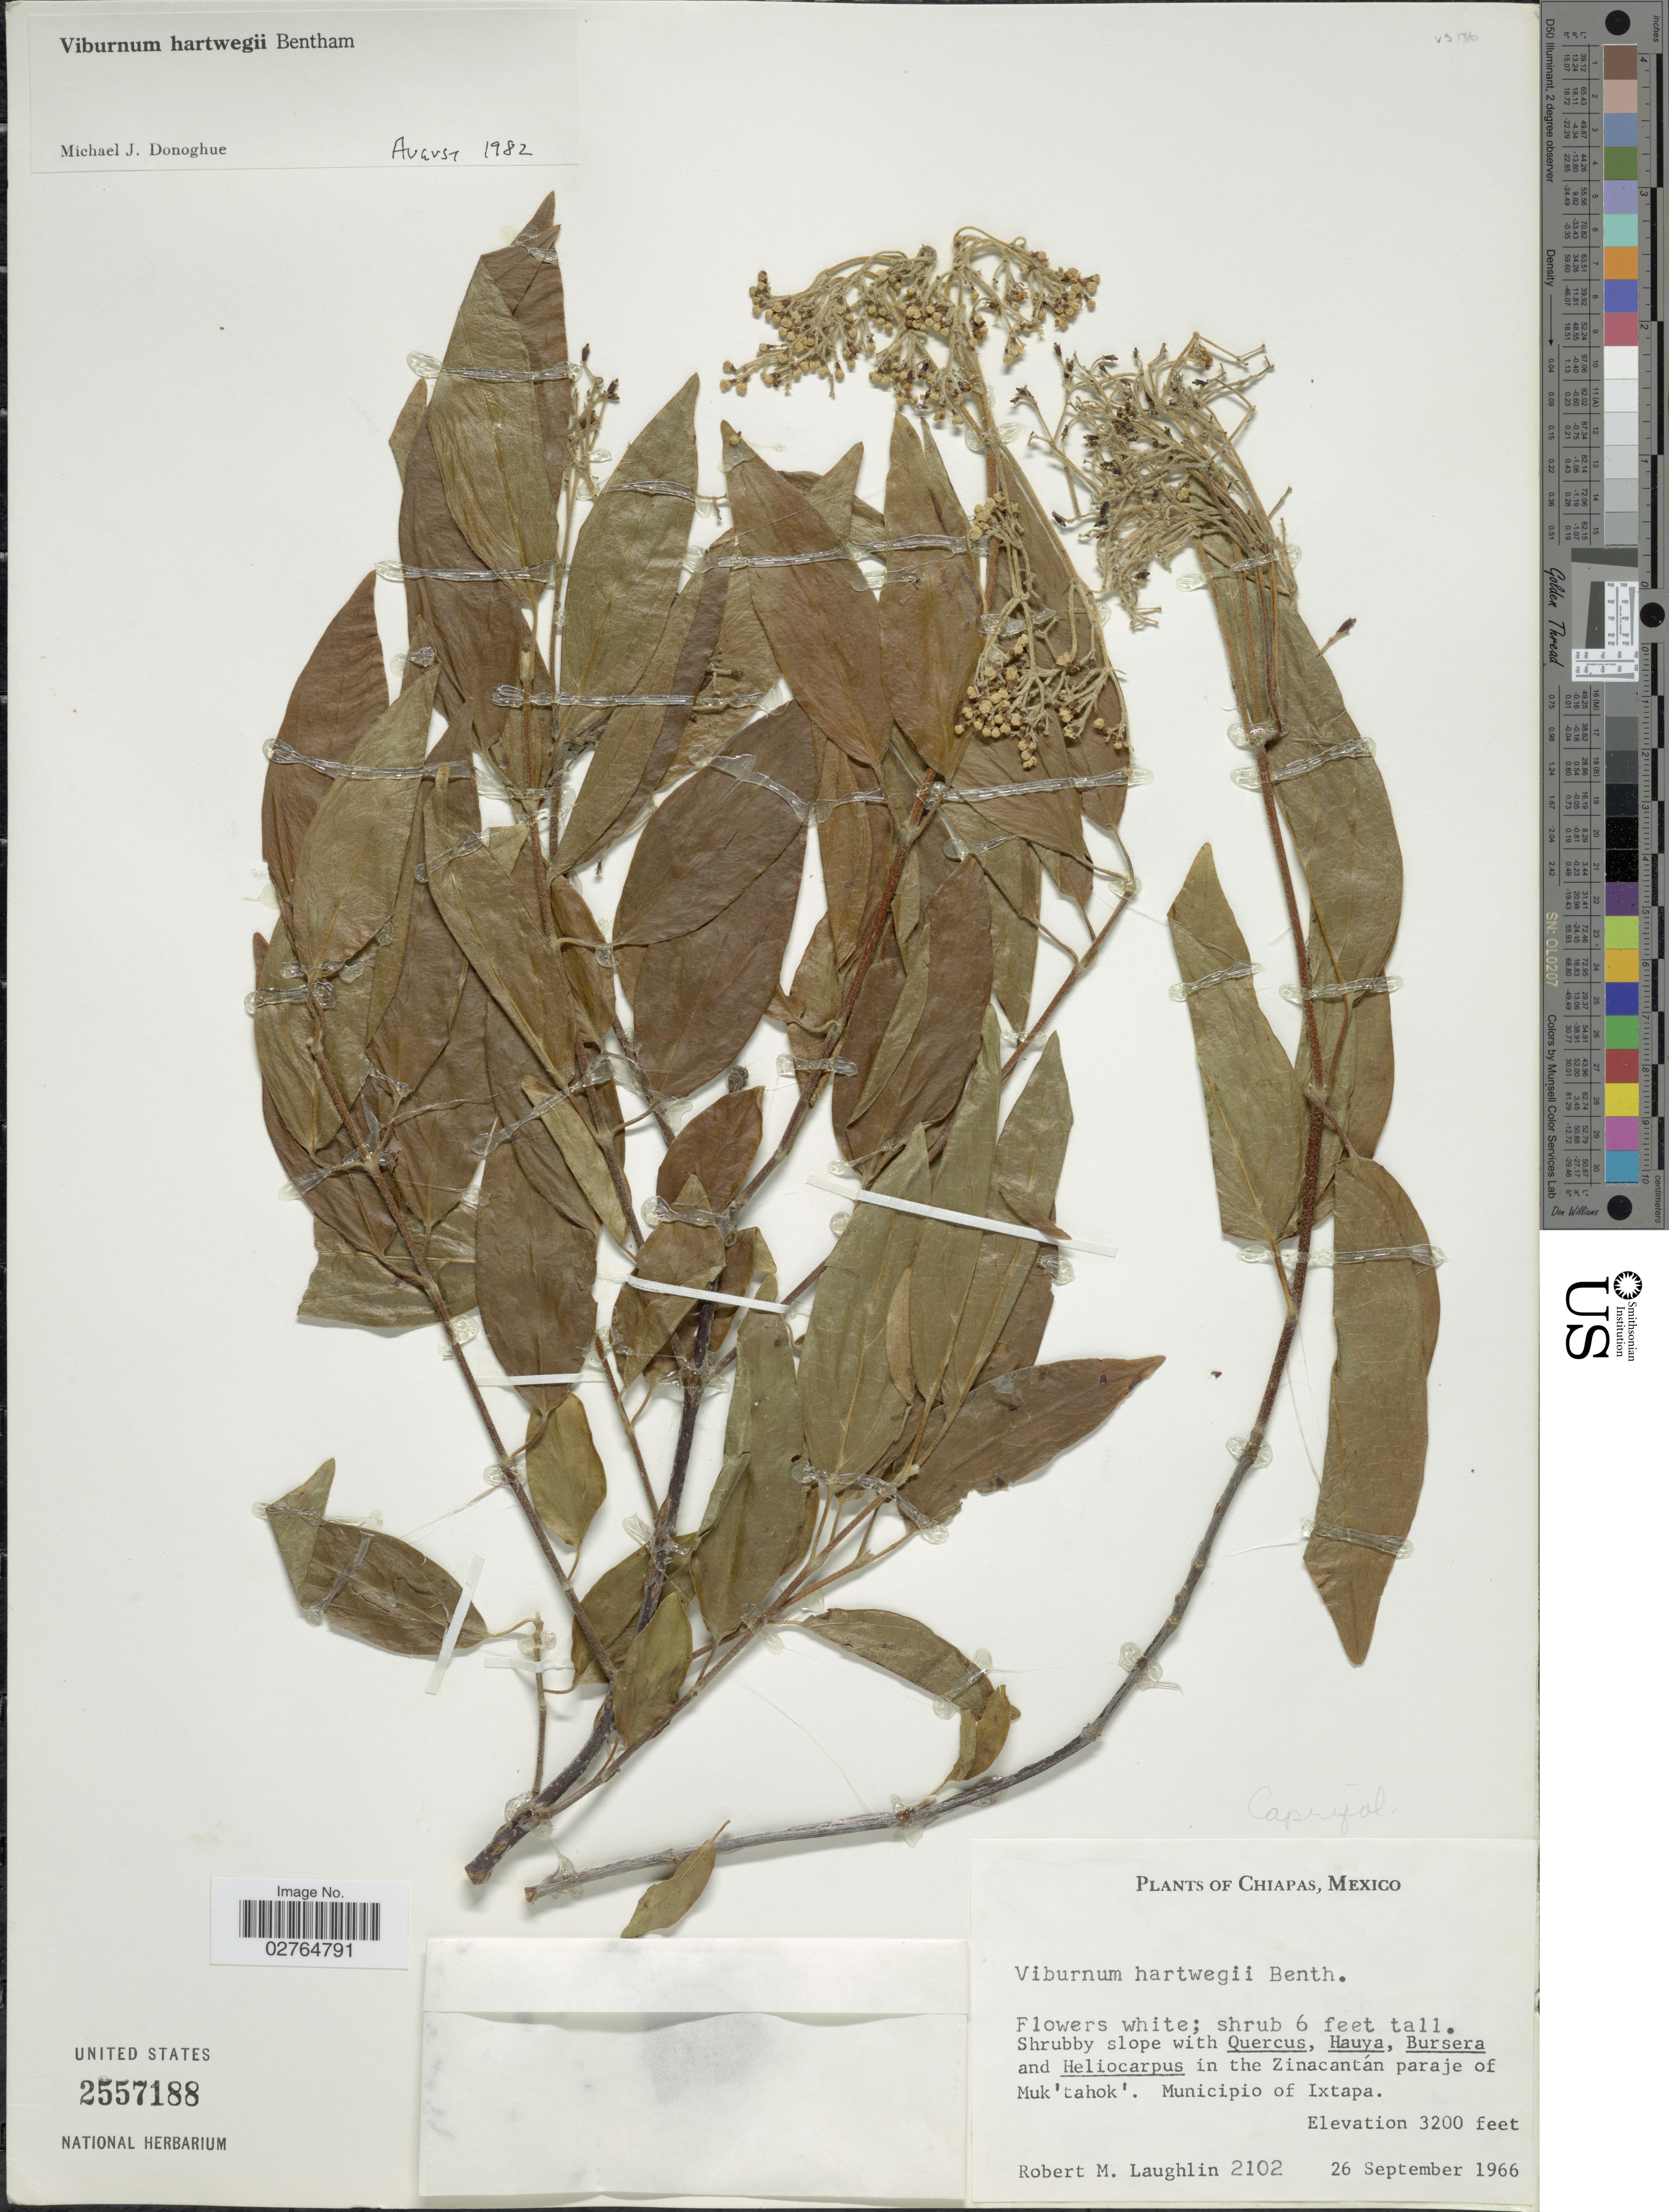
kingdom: Plantae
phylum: Tracheophyta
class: Magnoliopsida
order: Dipsacales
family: Viburnaceae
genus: Viburnum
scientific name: Viburnum hartwegii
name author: Benth.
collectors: R. M. Laughlin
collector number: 2102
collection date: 1966-09-26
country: Mexico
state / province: Chiapas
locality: In the Zinacantán paraje of Muk'tahok'. Municipio of Ixtapa.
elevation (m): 975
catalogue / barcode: US 2557188